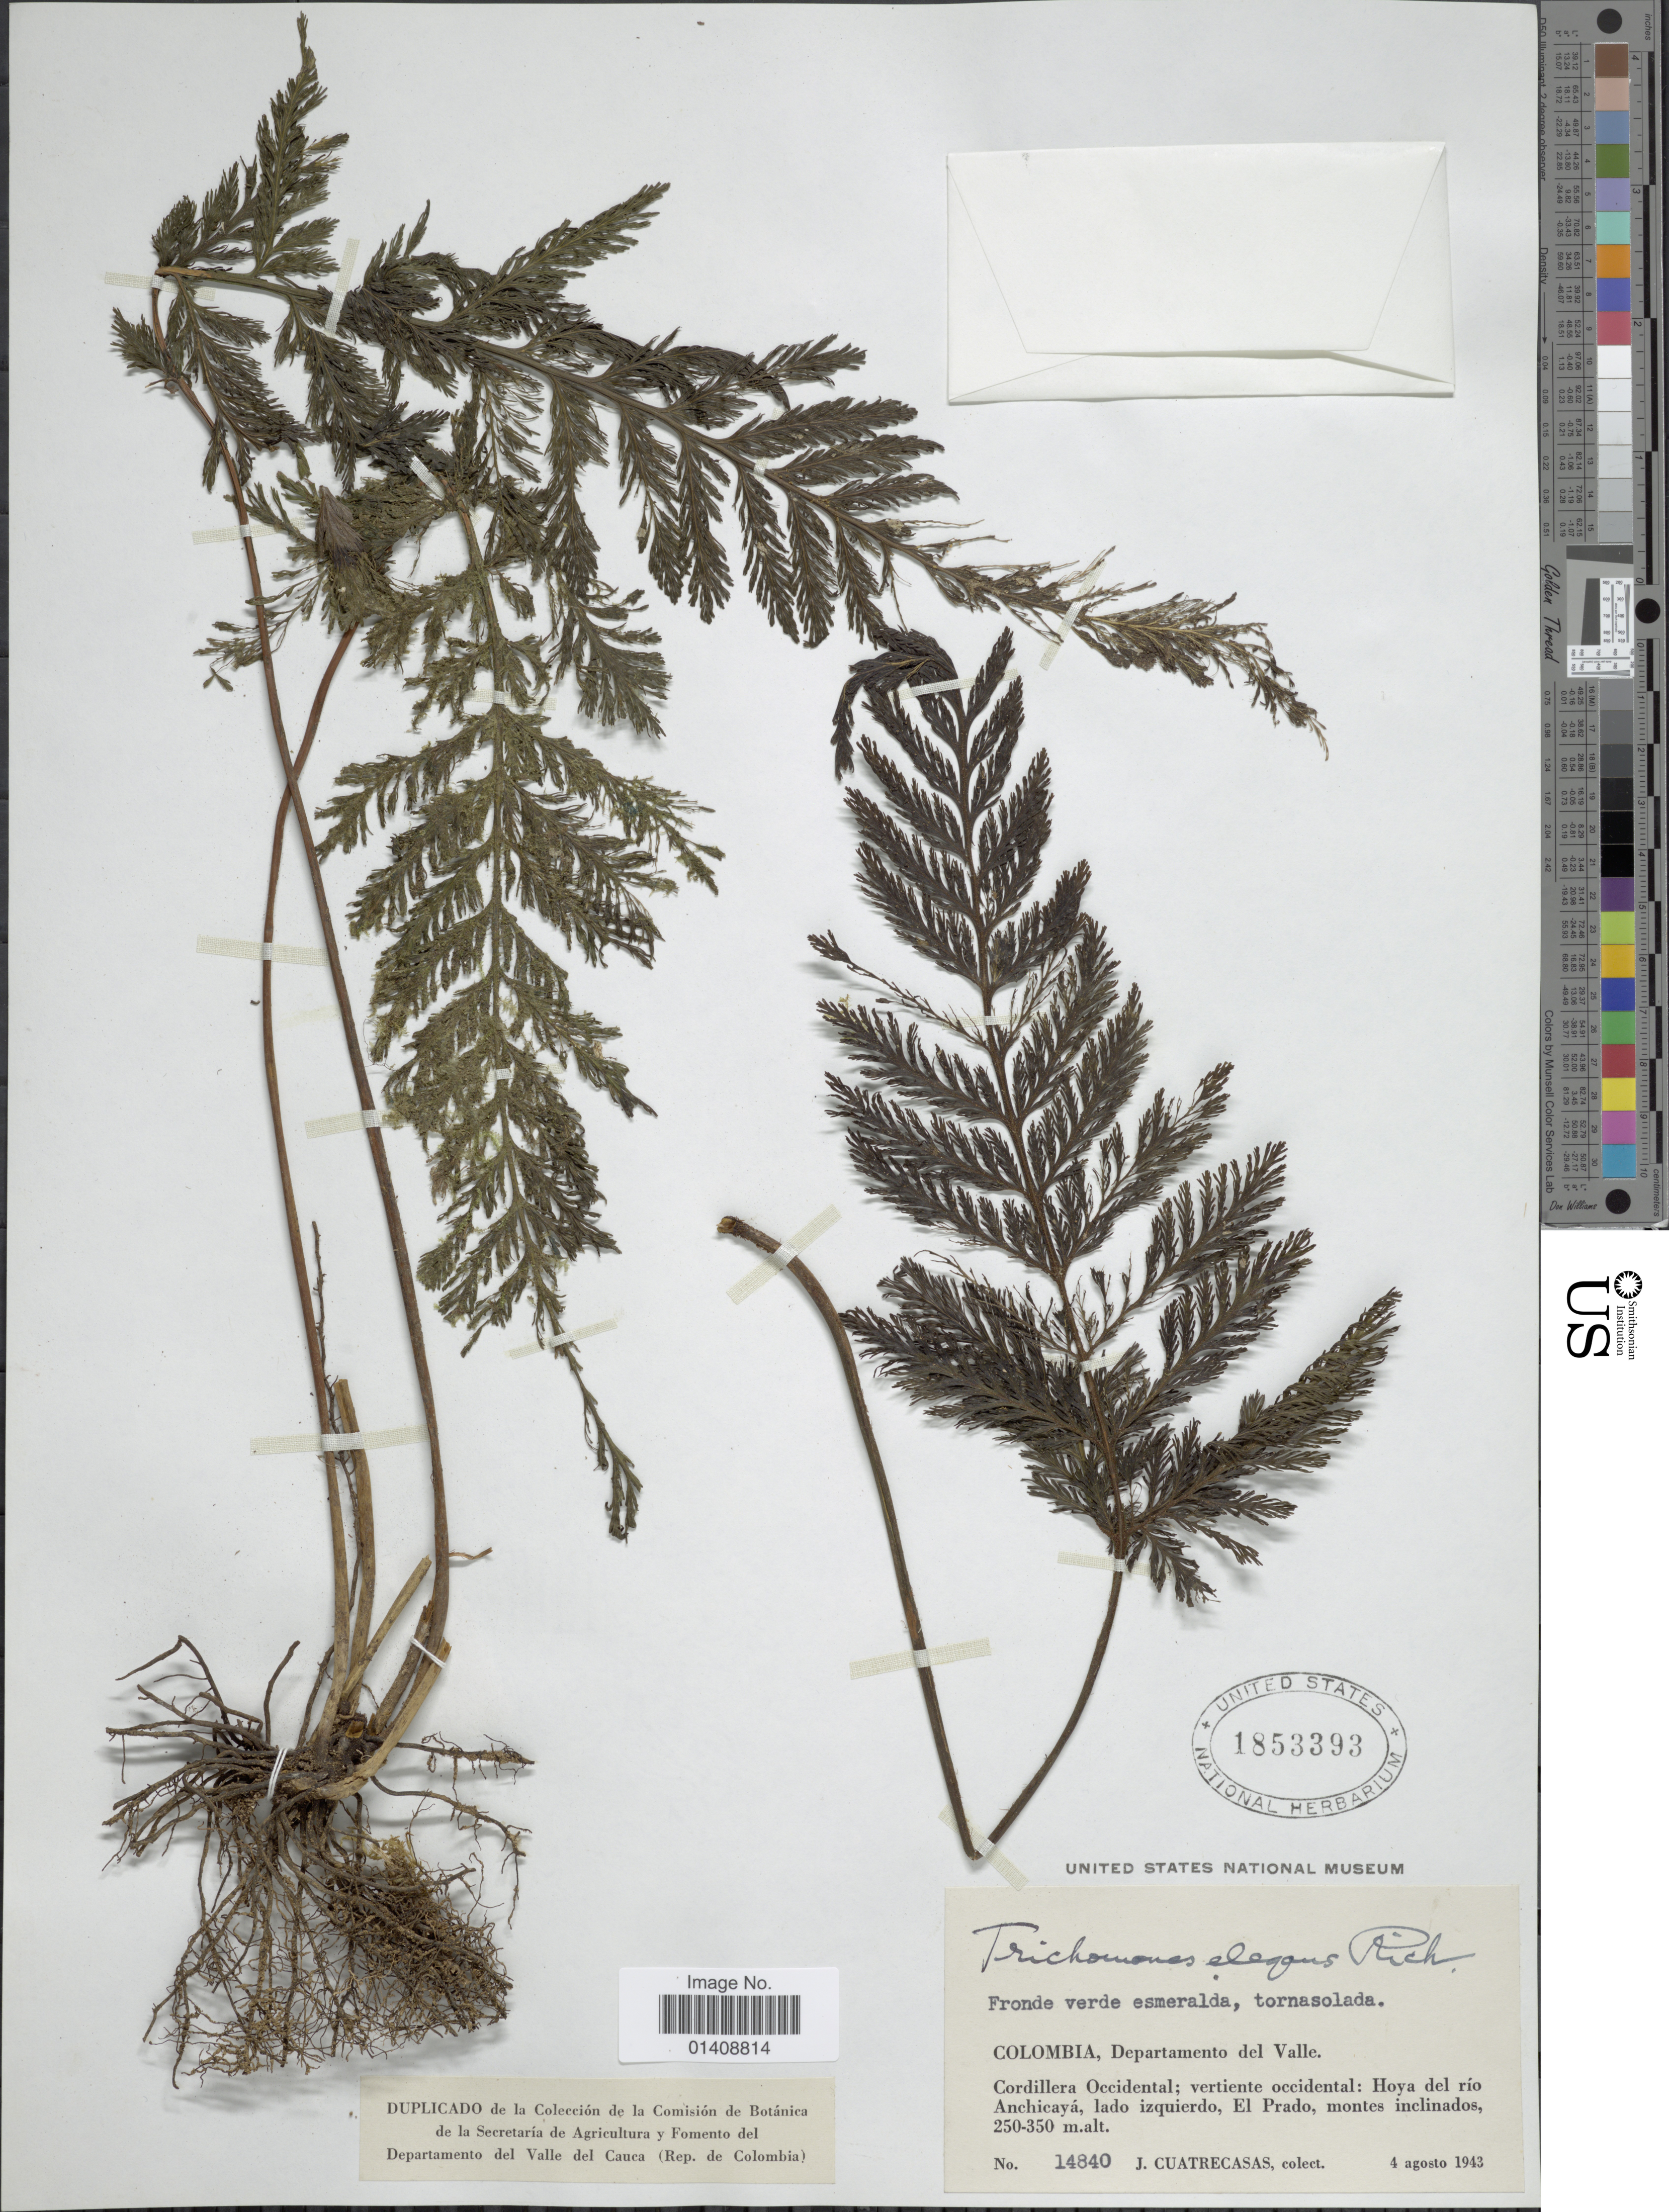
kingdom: Plantae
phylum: Tracheophyta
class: Polypodiopsida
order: Hymenophyllales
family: Hymenophyllaceae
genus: Trichomanes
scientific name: Trichomanes elegans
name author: Rich.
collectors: J. Cuatrecasas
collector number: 14840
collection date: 1943-08-04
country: Colombia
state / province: Valle del Cauca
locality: Cordillera Occidental; Hoya del rio Anchicaya, lado izquierdo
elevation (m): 250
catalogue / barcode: US 1853393